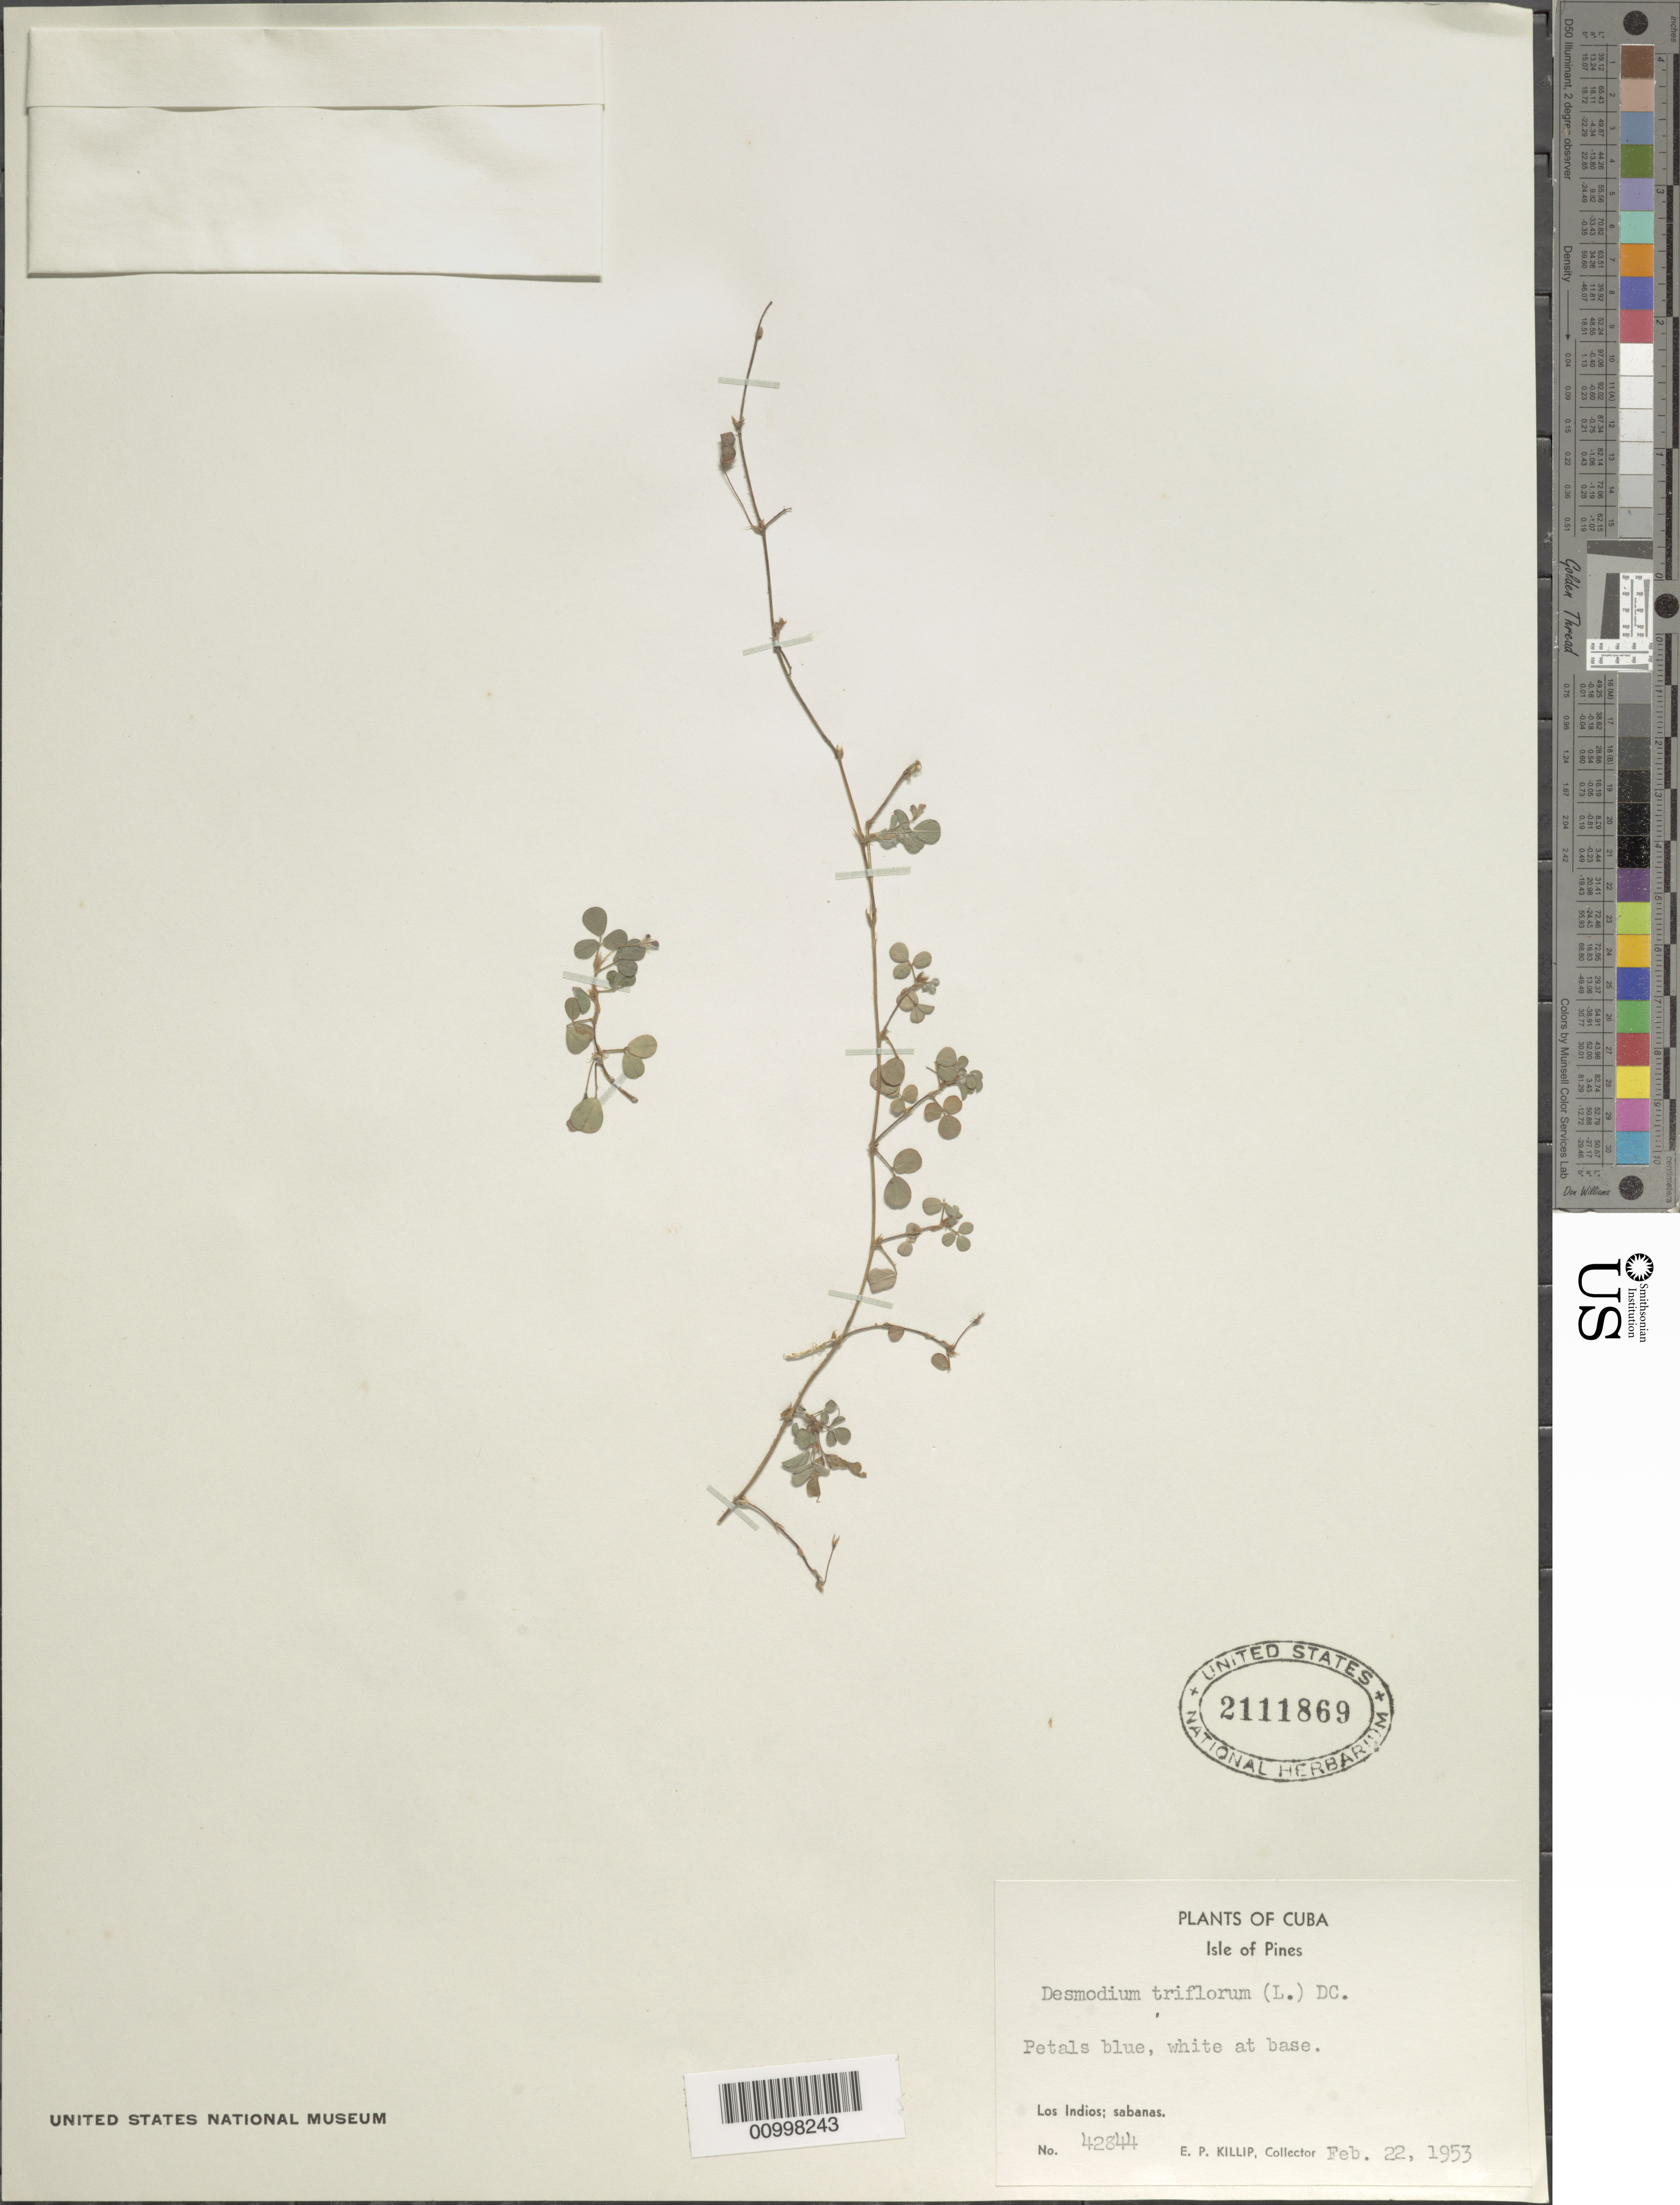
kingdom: Plantae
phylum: Tracheophyta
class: Magnoliopsida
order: Fabales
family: Fabaceae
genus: Grona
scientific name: Grona triflora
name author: (L.) H. Ohashi & K. Ohashi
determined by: Strong, Mark T., (BOT), Smithsonian Institution - National Museum of Natural History (UNITED STATES)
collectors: E. P. Killip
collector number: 42844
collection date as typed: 21 Feb 1953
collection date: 1953-02-21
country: Cuba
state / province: Isla de La Juventud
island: Isla de la Juventud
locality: Los Indios; savannas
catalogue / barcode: US 2111869